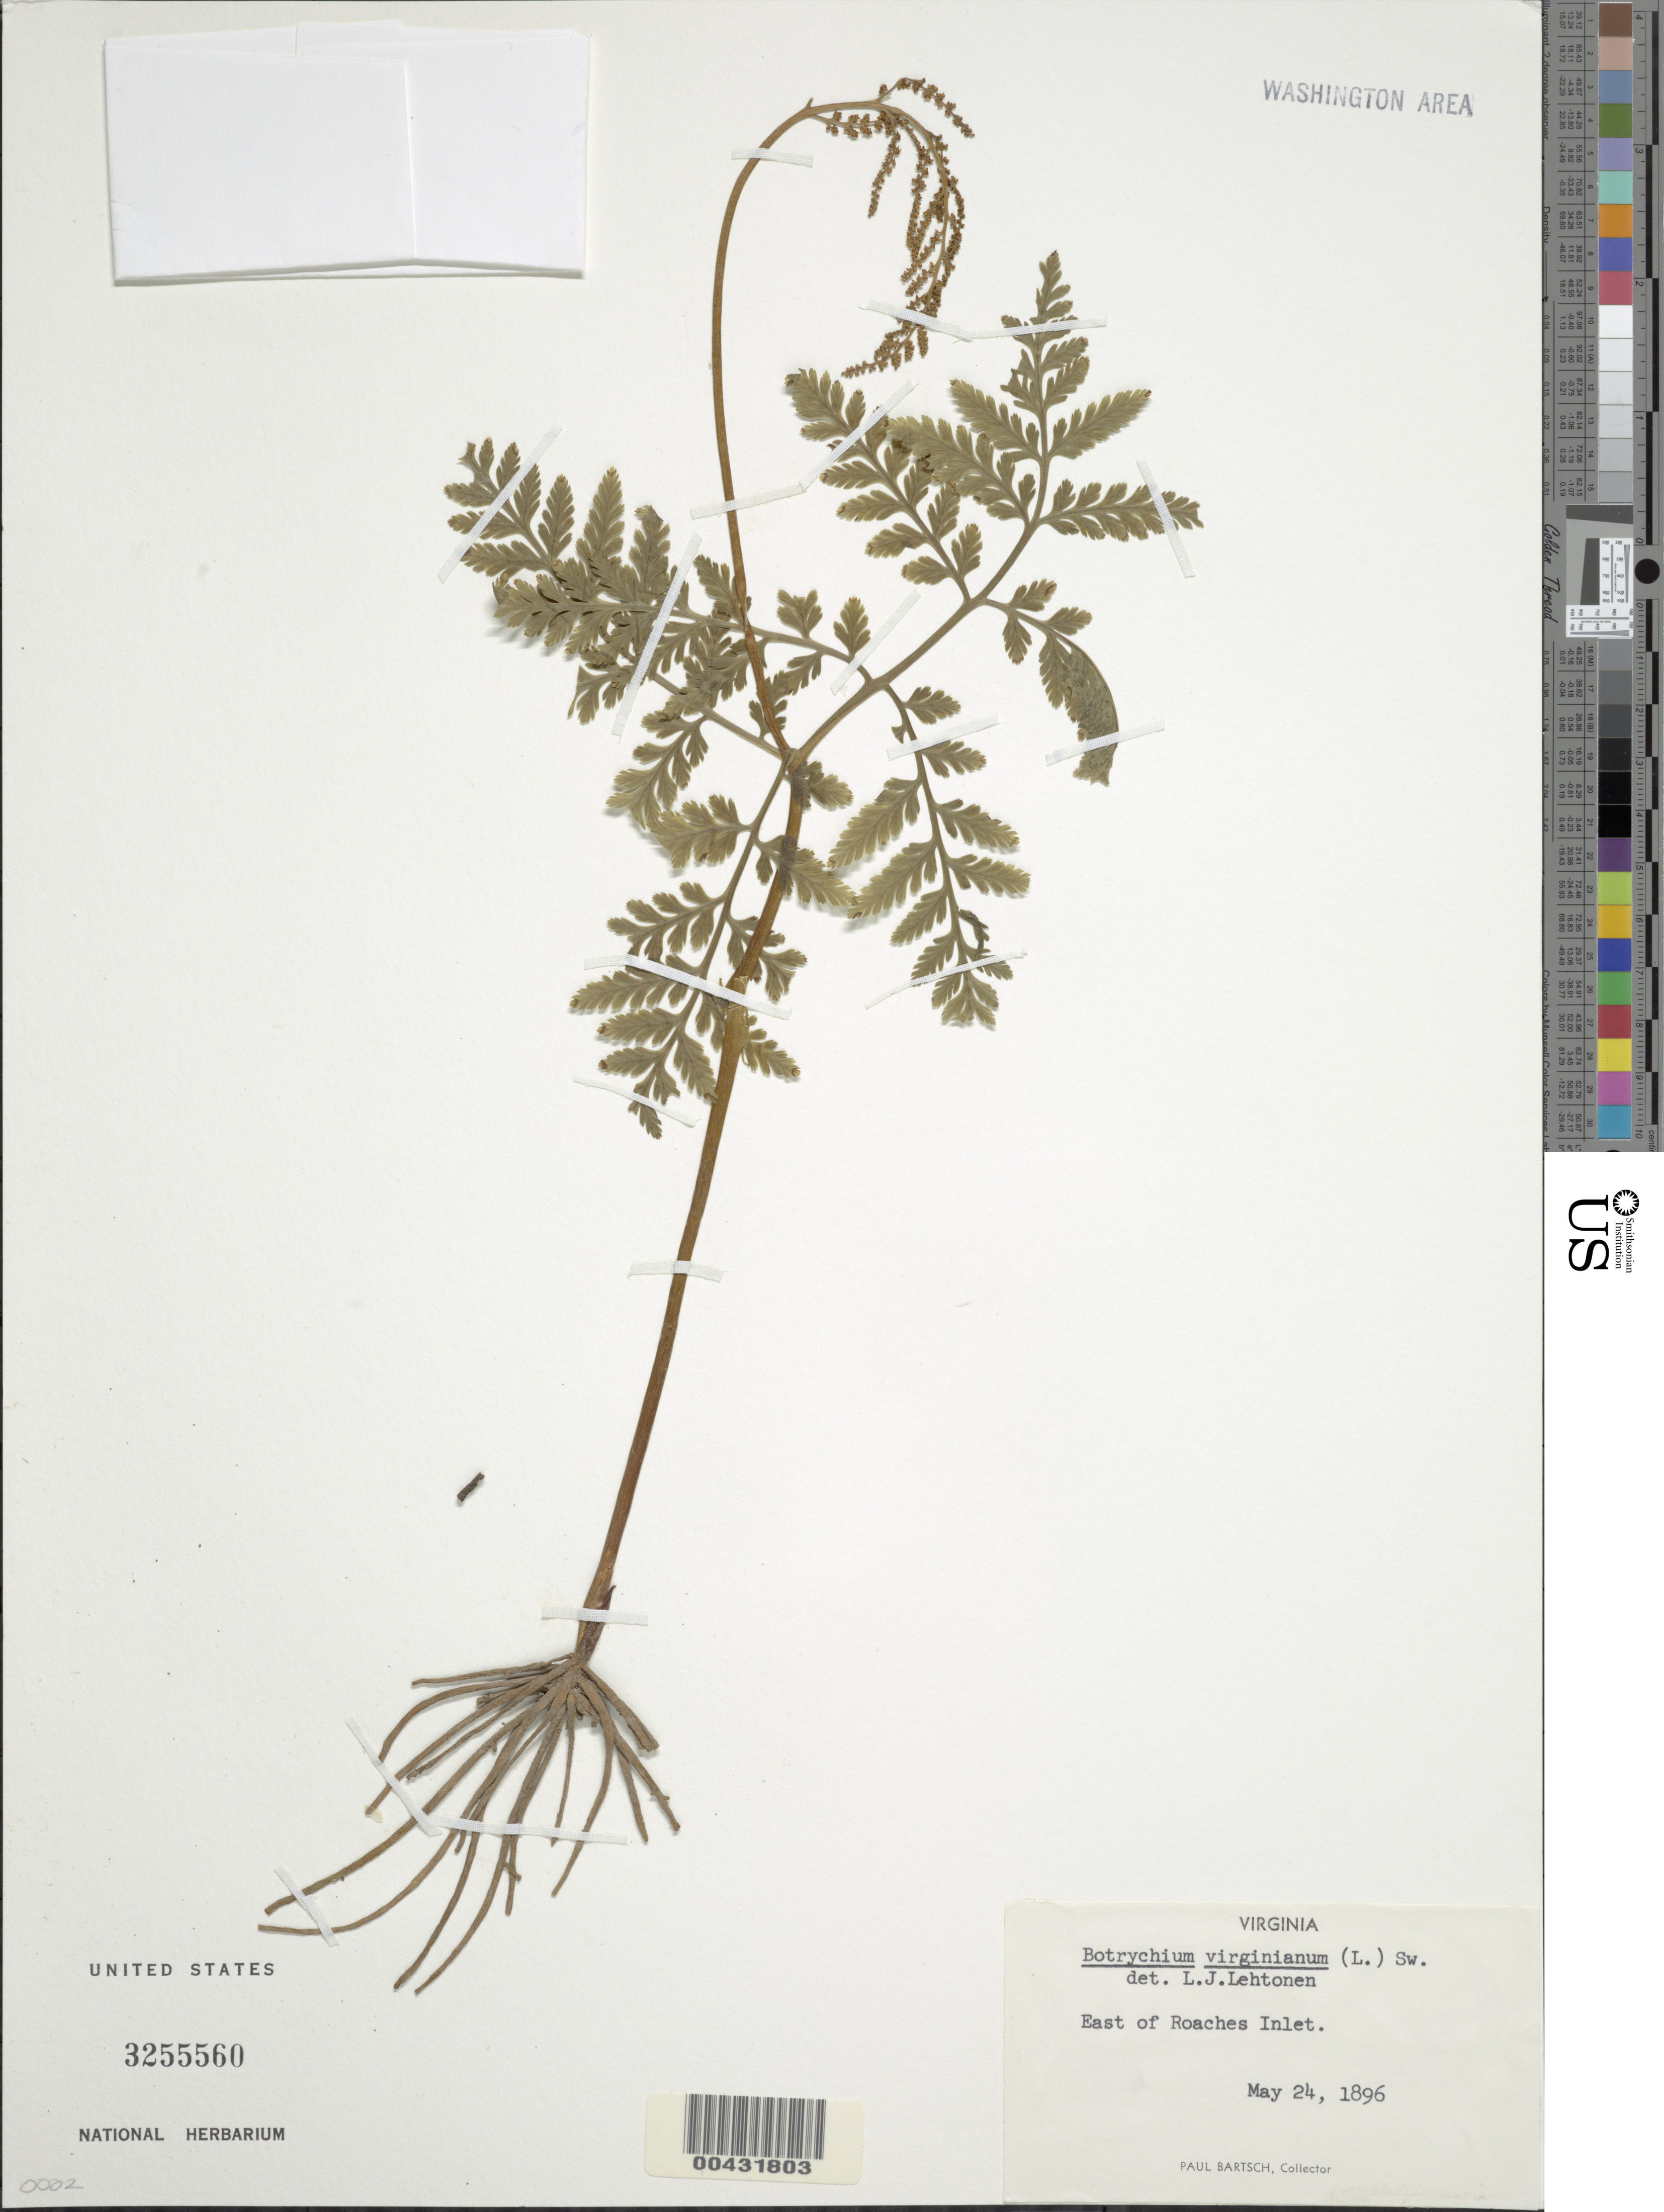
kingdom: Plantae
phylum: Tracheophyta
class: Polypodiopsida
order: Ophioglossales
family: Ophioglossaceae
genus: Botrychium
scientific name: Botrychium virginianum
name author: (L.) Sw.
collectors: P. Bartsch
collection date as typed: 24 May 1896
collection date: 1896-05-24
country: United States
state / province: Virginia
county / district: Arlington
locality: E of Roaches Inlet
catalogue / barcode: US 3255560